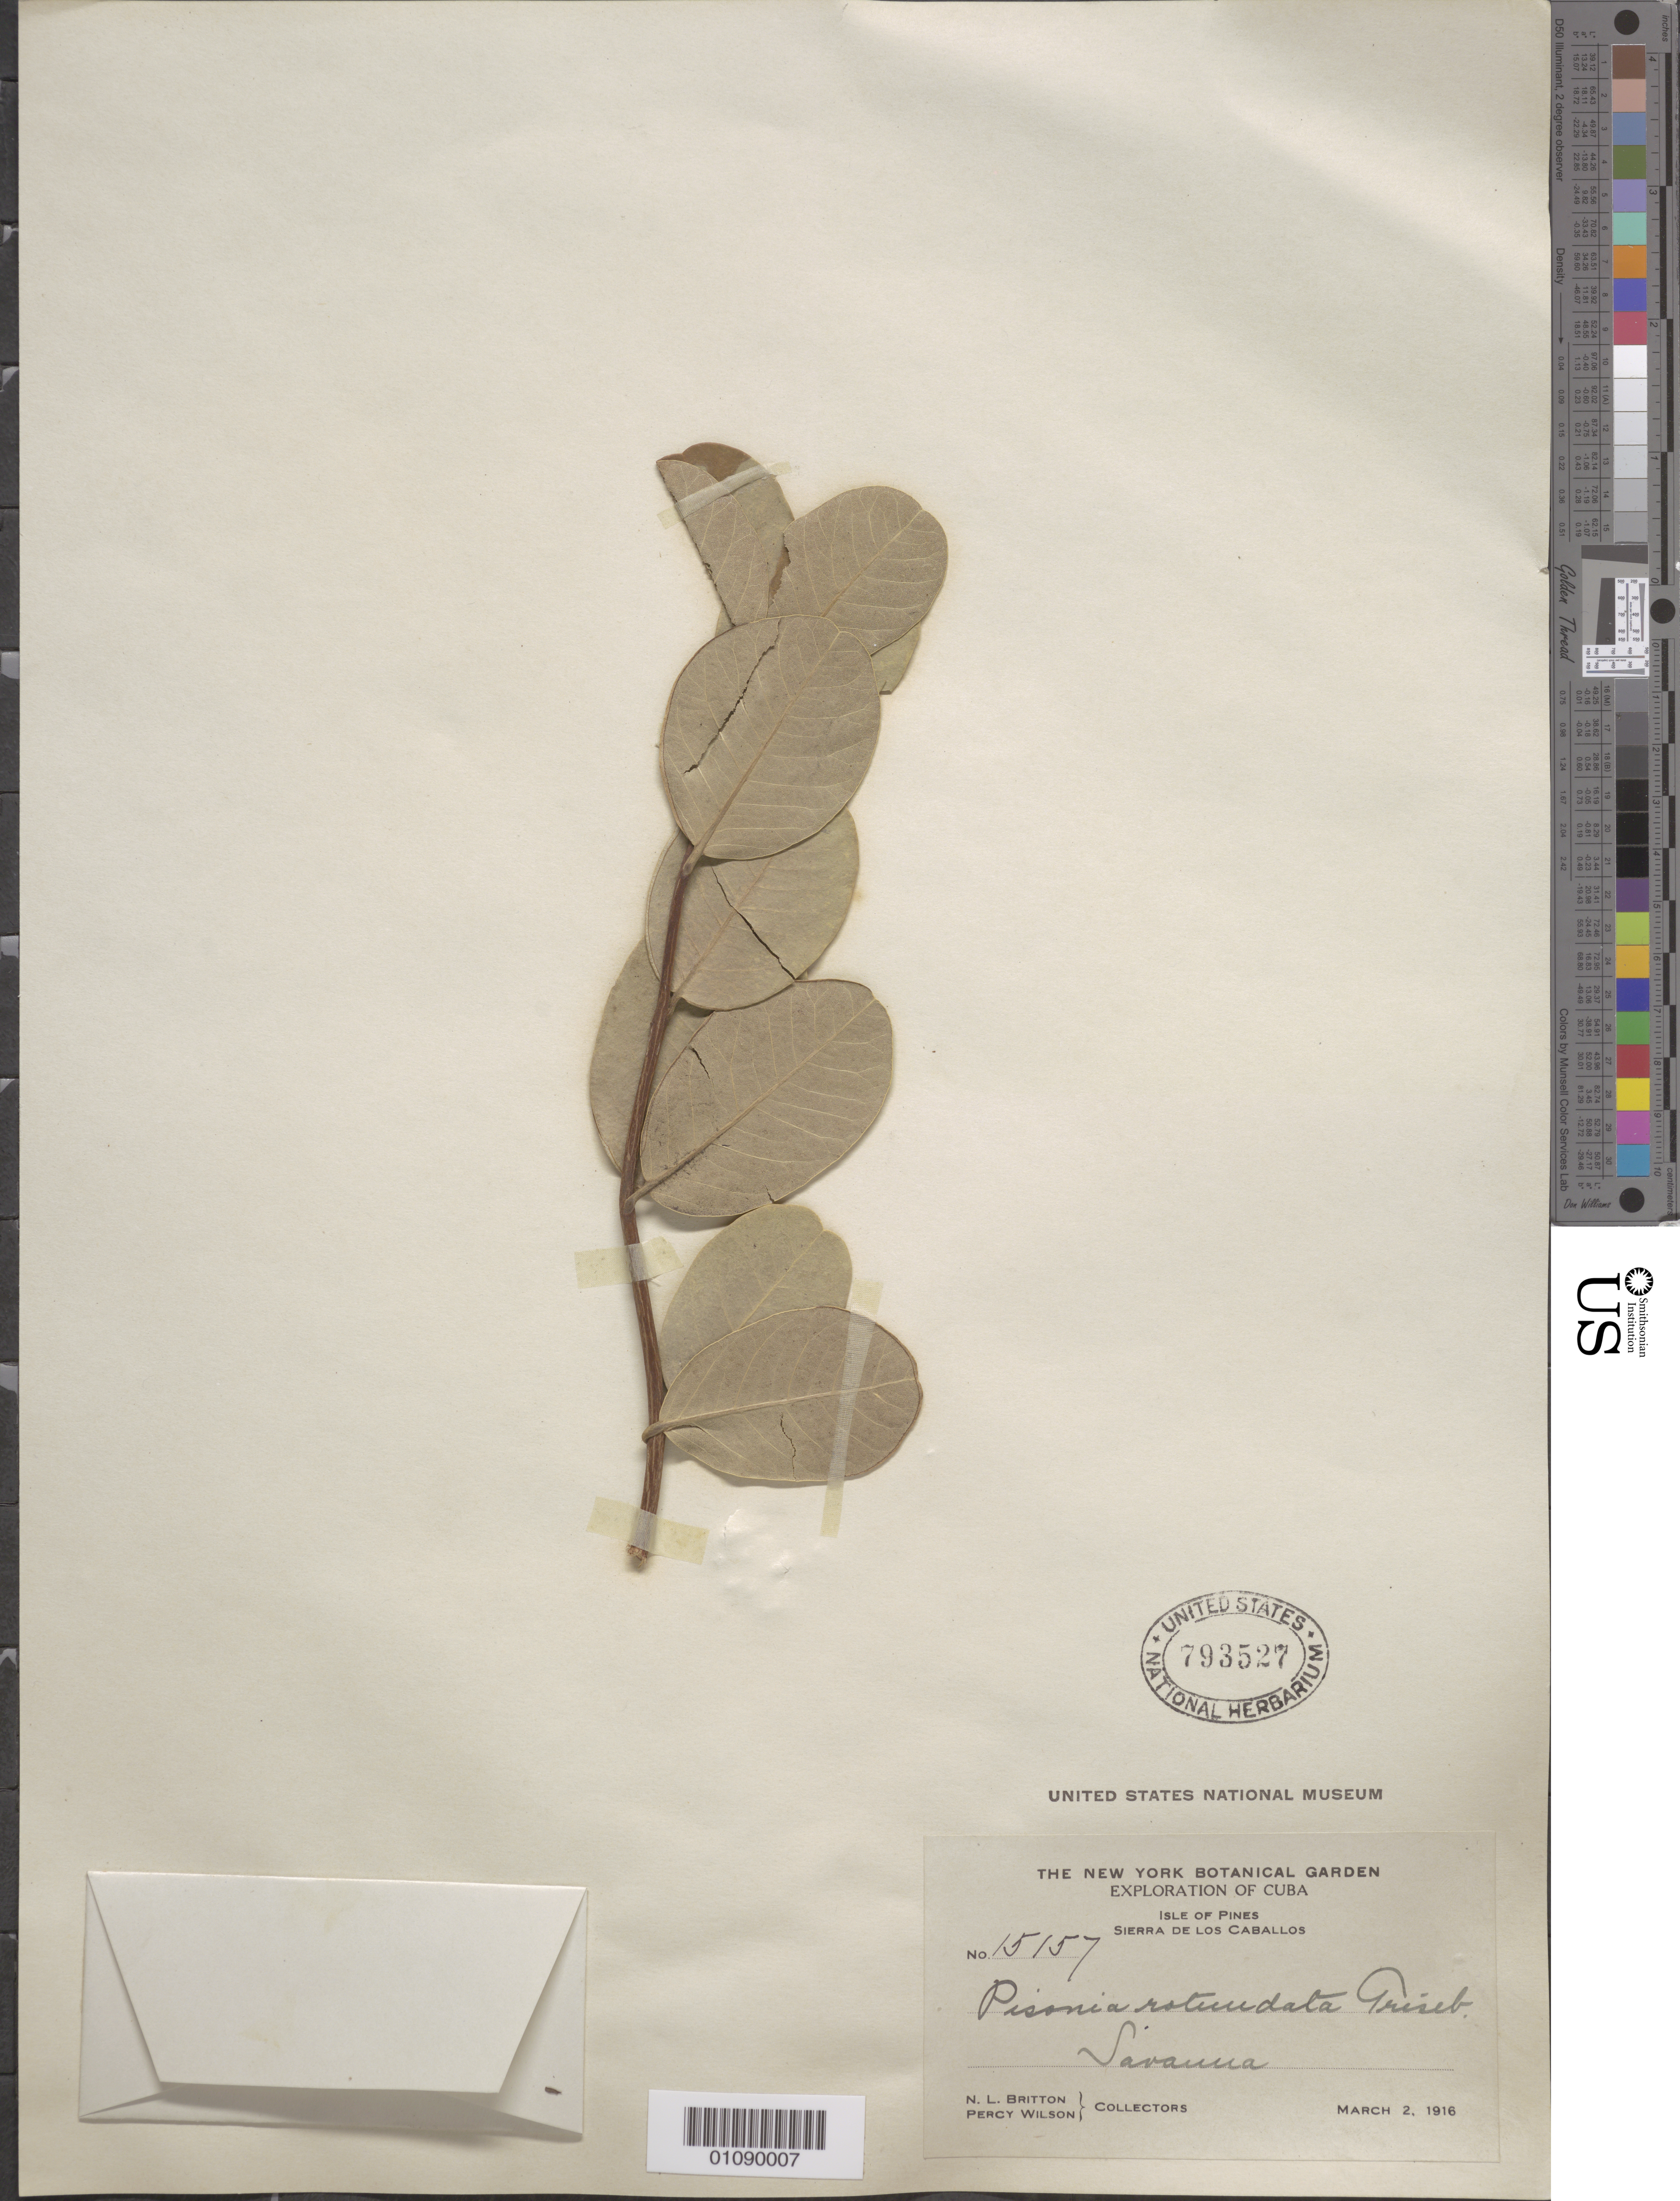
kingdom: Plantae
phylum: Tracheophyta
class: Magnoliopsida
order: Caryophyllales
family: Nyctaginaceae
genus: Pisonia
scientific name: Pisonia rotundata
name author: Griseb.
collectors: N. Britton & P. Wilson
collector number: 15157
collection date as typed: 02 Mar 1916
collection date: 1916-03-02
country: Cuba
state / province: Isla de La Juventud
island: Isla de la Juventud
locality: Isle of Pines, Sierra de los Caballos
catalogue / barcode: US 793527